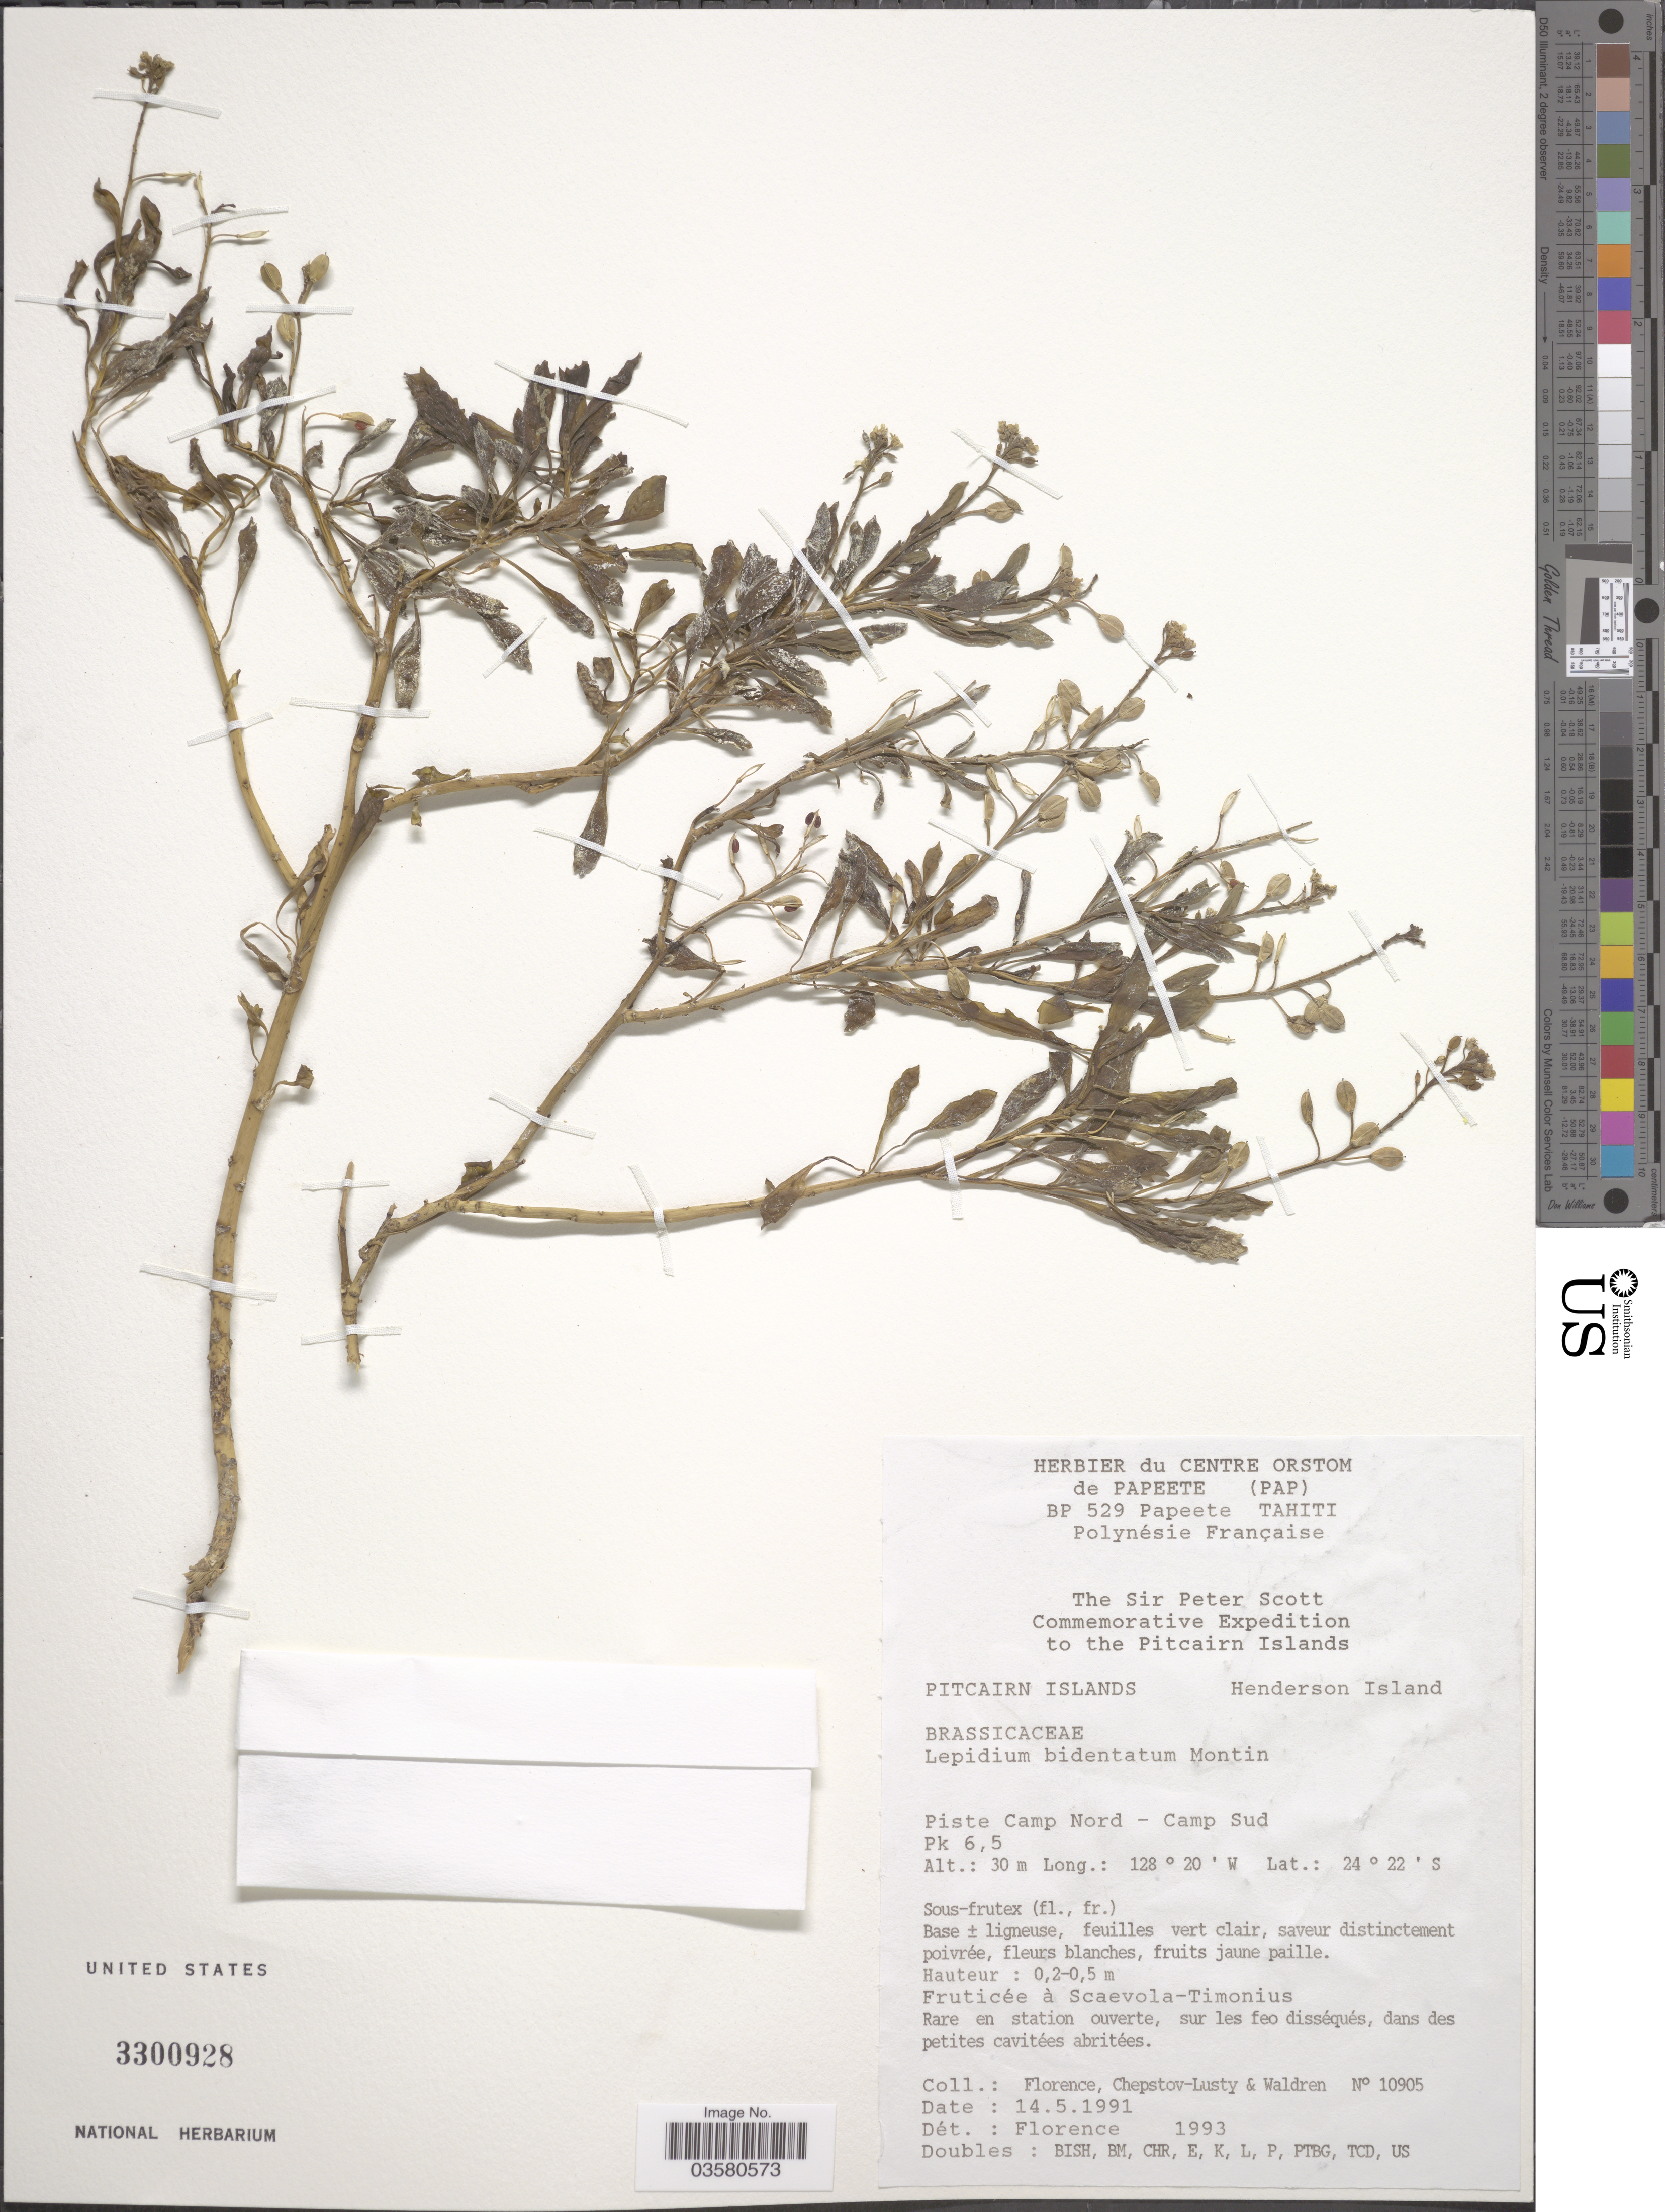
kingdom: Plantae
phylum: Tracheophyta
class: Magnoliopsida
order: Brassicales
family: Brassicaceae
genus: Lepidium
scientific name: Lepidium bidentatum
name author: Montin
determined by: Al-Shehbaz, I. A., (MO), Missouri Botanical Garden (UNITED STATES)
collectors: -. Florence, -. Chepstov-lusty & Waldren, --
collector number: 10905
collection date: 1991-05-14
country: Pitcairn Islands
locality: Henderson Island. Piste Camp Nord - Camp Sud. Pk 6,5.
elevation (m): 30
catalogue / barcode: US 3300928